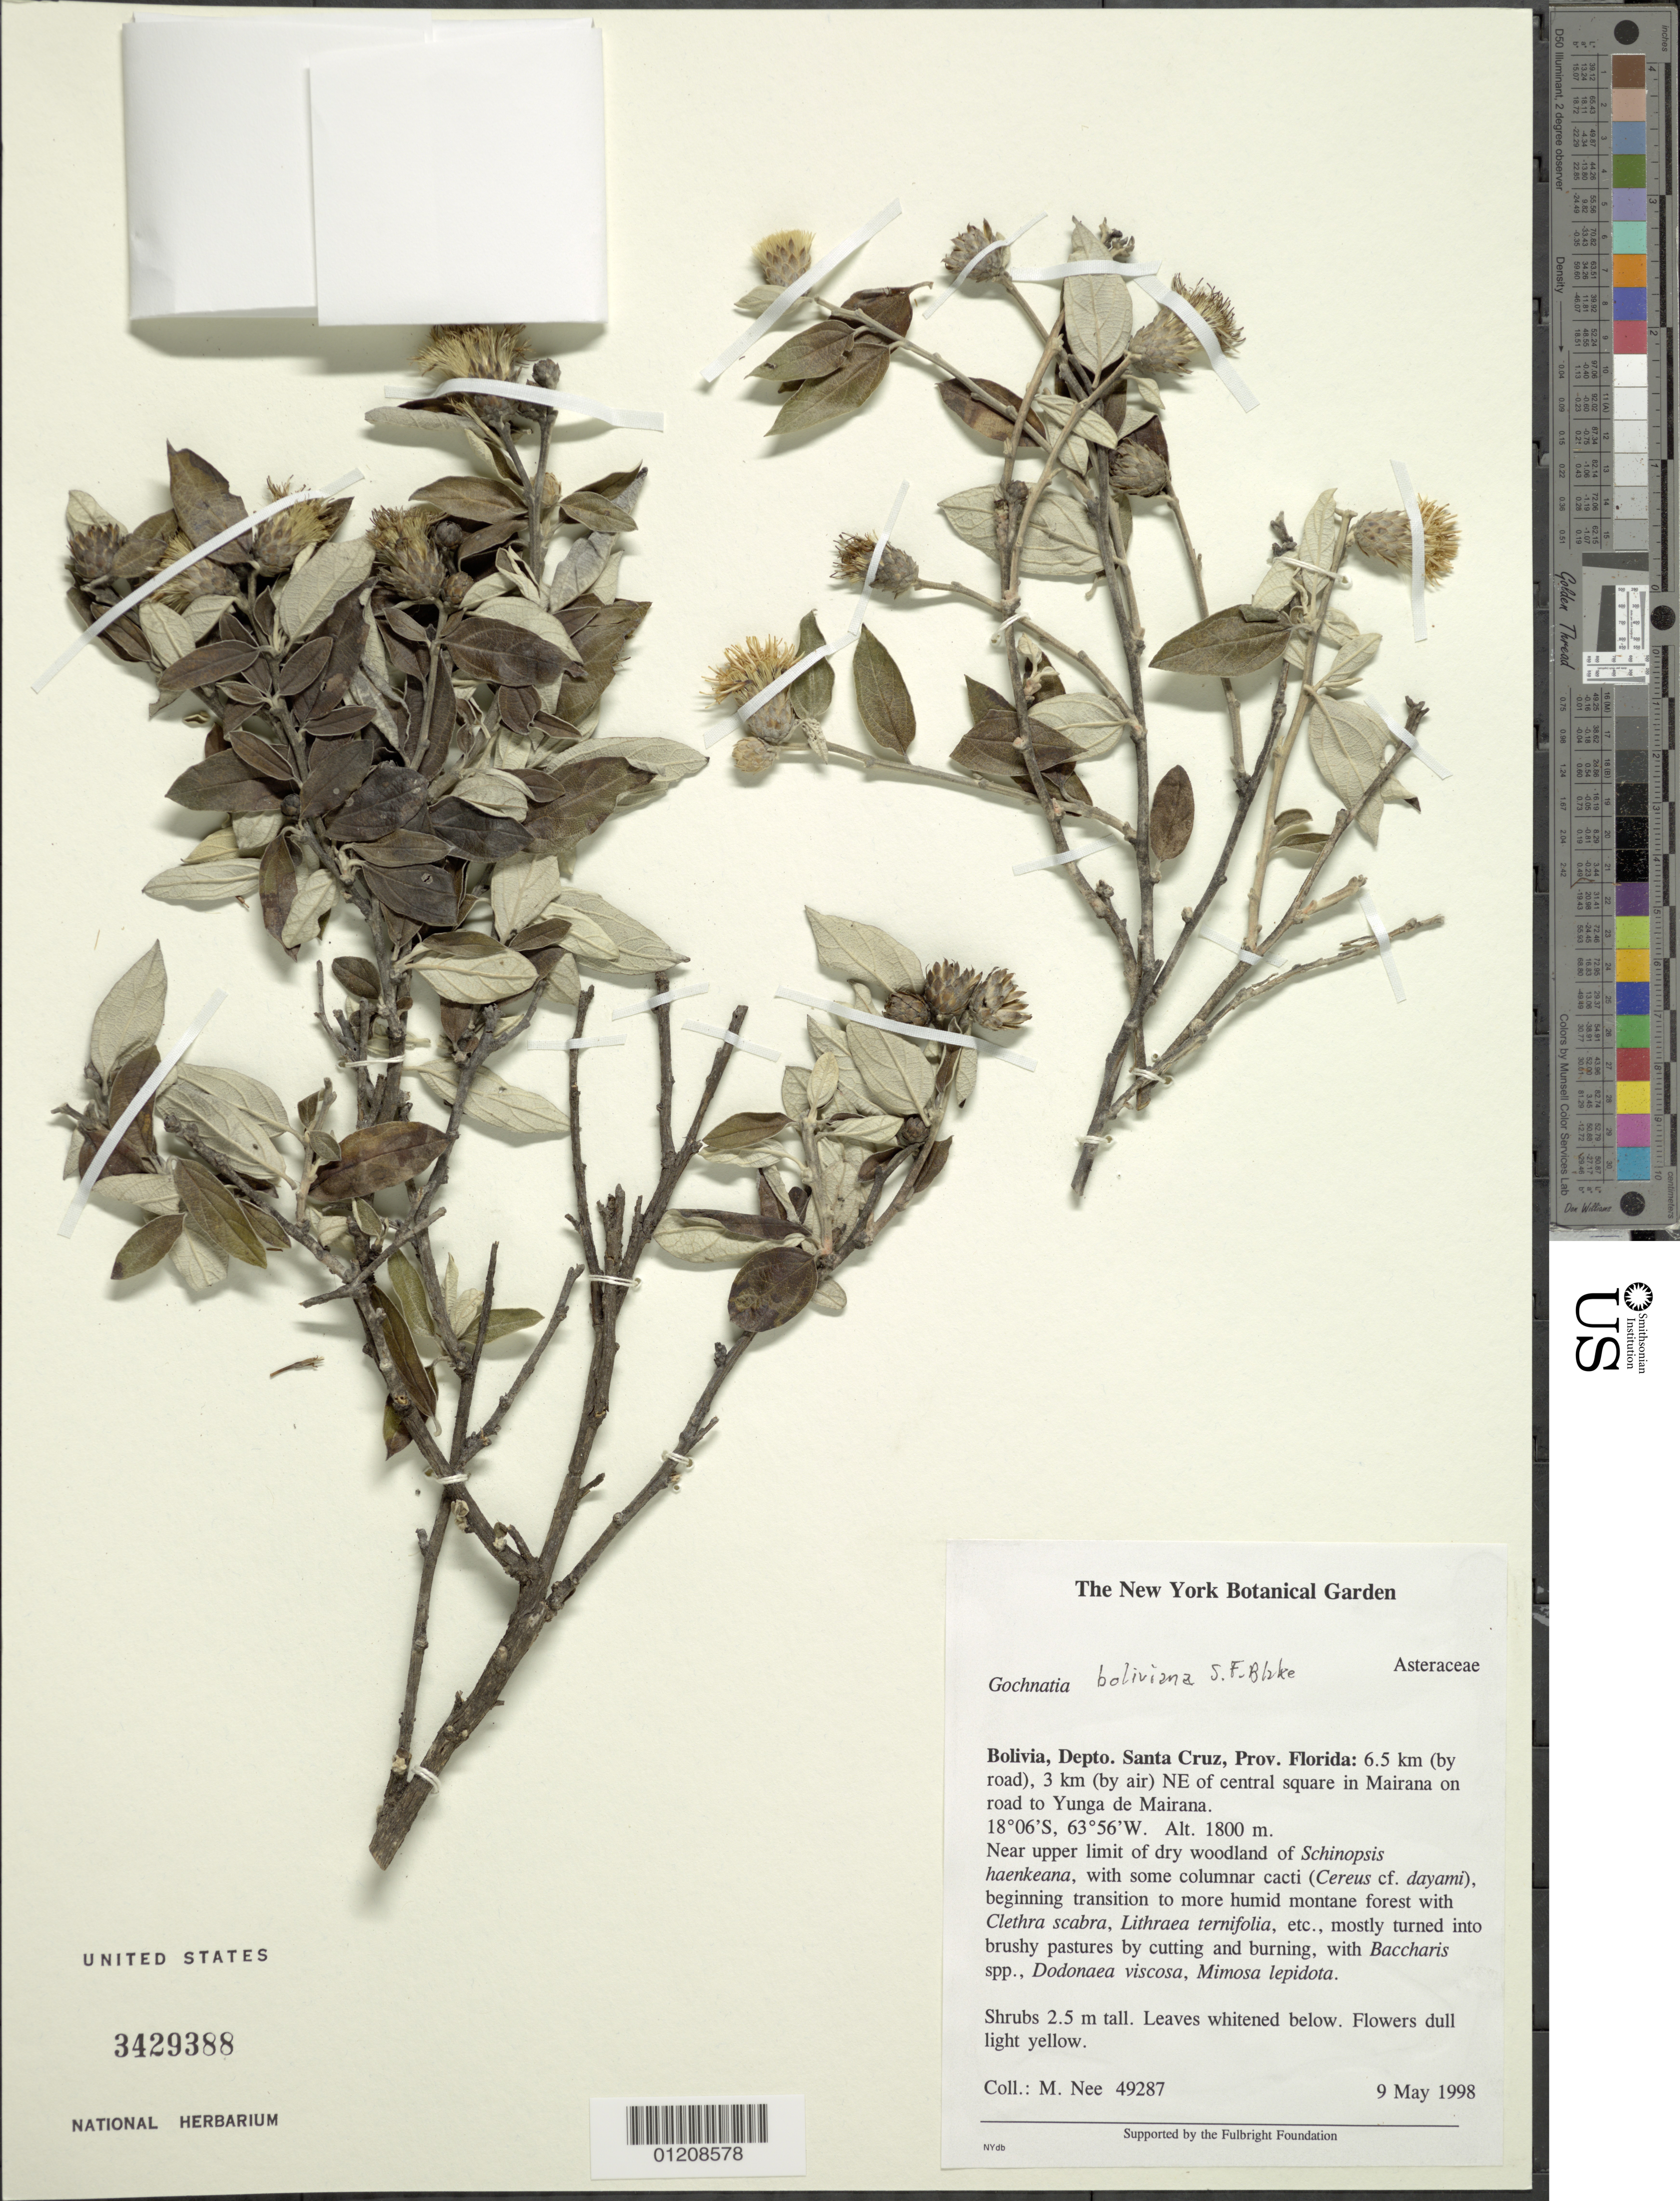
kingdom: Plantae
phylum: Tracheophyta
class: Magnoliopsida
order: Asterales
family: Asteraceae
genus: Gochnatia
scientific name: Gochnatia boliviana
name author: S.F. Blake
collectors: M. Nee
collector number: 49287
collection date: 1998-05-09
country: Bolivia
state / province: Santa Cruz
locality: Prov. Florida: 6.5 km (by road), 3 km (by air) NE of central square in Mairana on road to Yunga de Mairana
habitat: Near upper limit of dry woodland of Schinopsis haenkeana, with some columnar cacti beginning transition to more humid montain forest with Clethra scabra, Lithraea ternifolia, etc. mostly turned into bushy pastures by cutting and burning, with Baccharis ssp., Dodonaea viscosa, Mimosa lipidota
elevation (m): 1800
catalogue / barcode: US 3429388